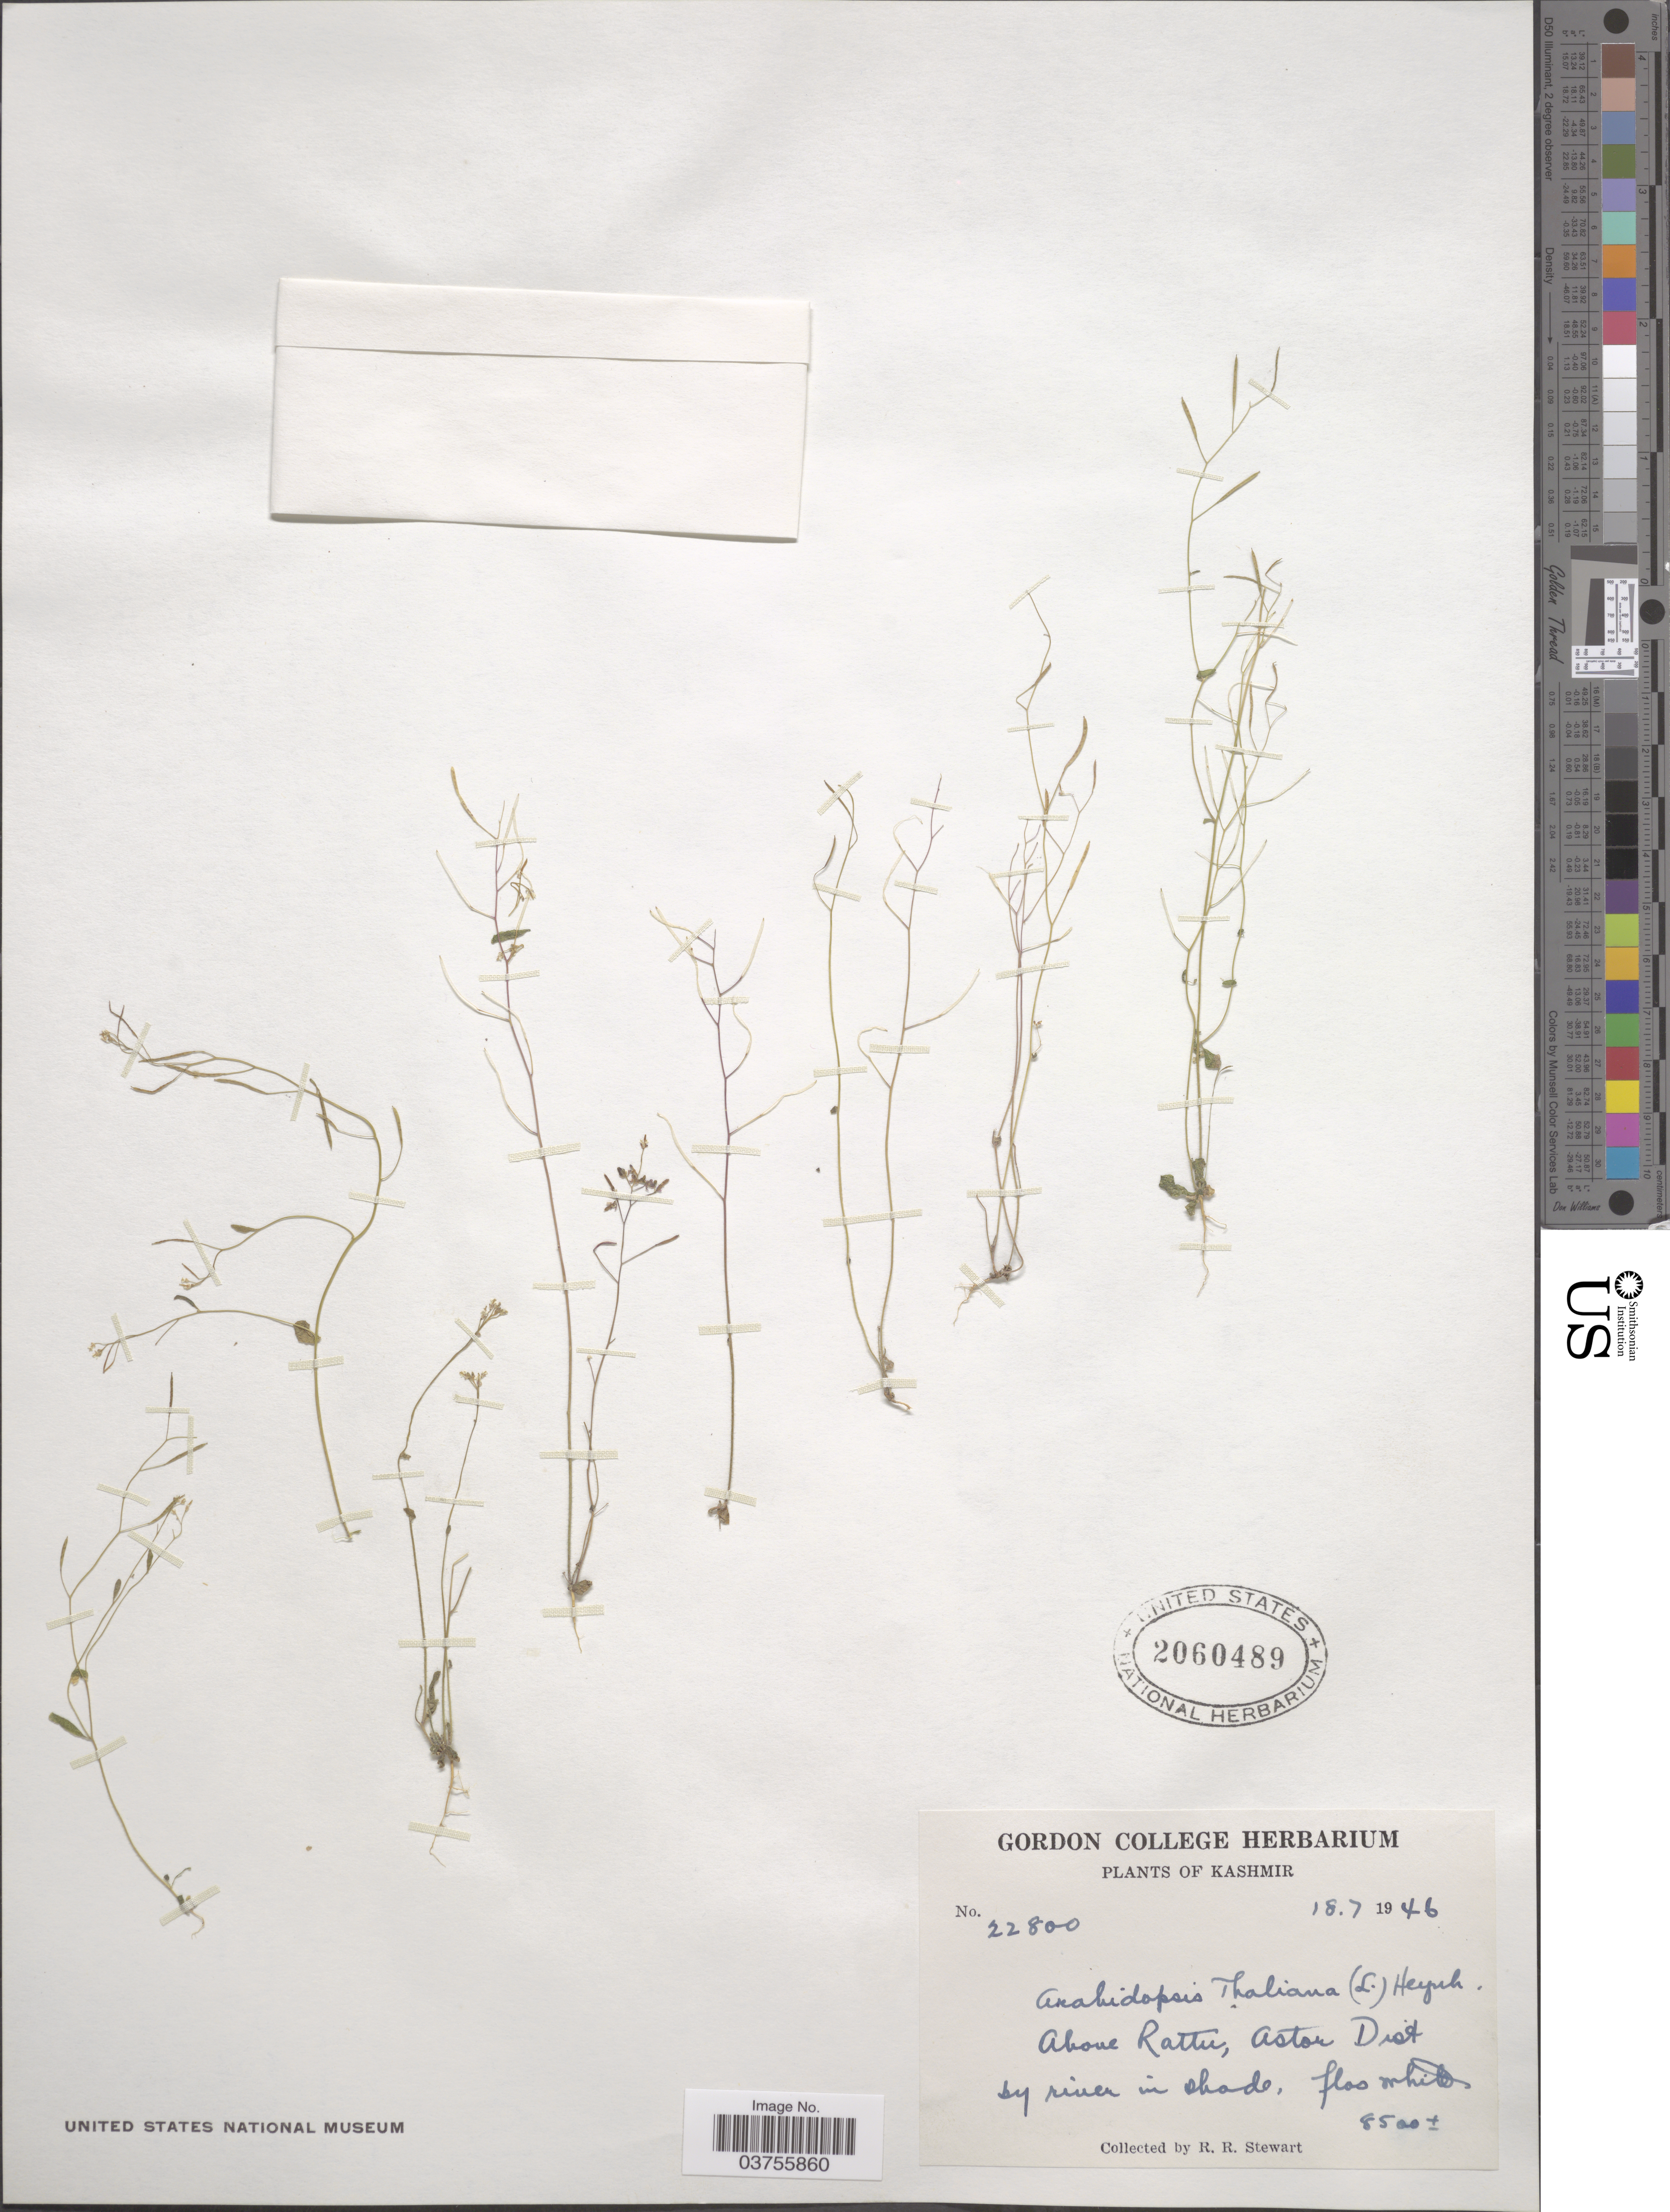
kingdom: Plantae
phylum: Tracheophyta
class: Magnoliopsida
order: Brassicales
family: Brassicaceae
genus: Arabidopsis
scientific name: Arabidopsis thaliana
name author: (L.) Heynh.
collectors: R. Stewart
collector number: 22800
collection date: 1946-07-18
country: India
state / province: Jammu and Kashmir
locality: Kashmir. Above Rattu, Astor Dist.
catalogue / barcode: US 2060489